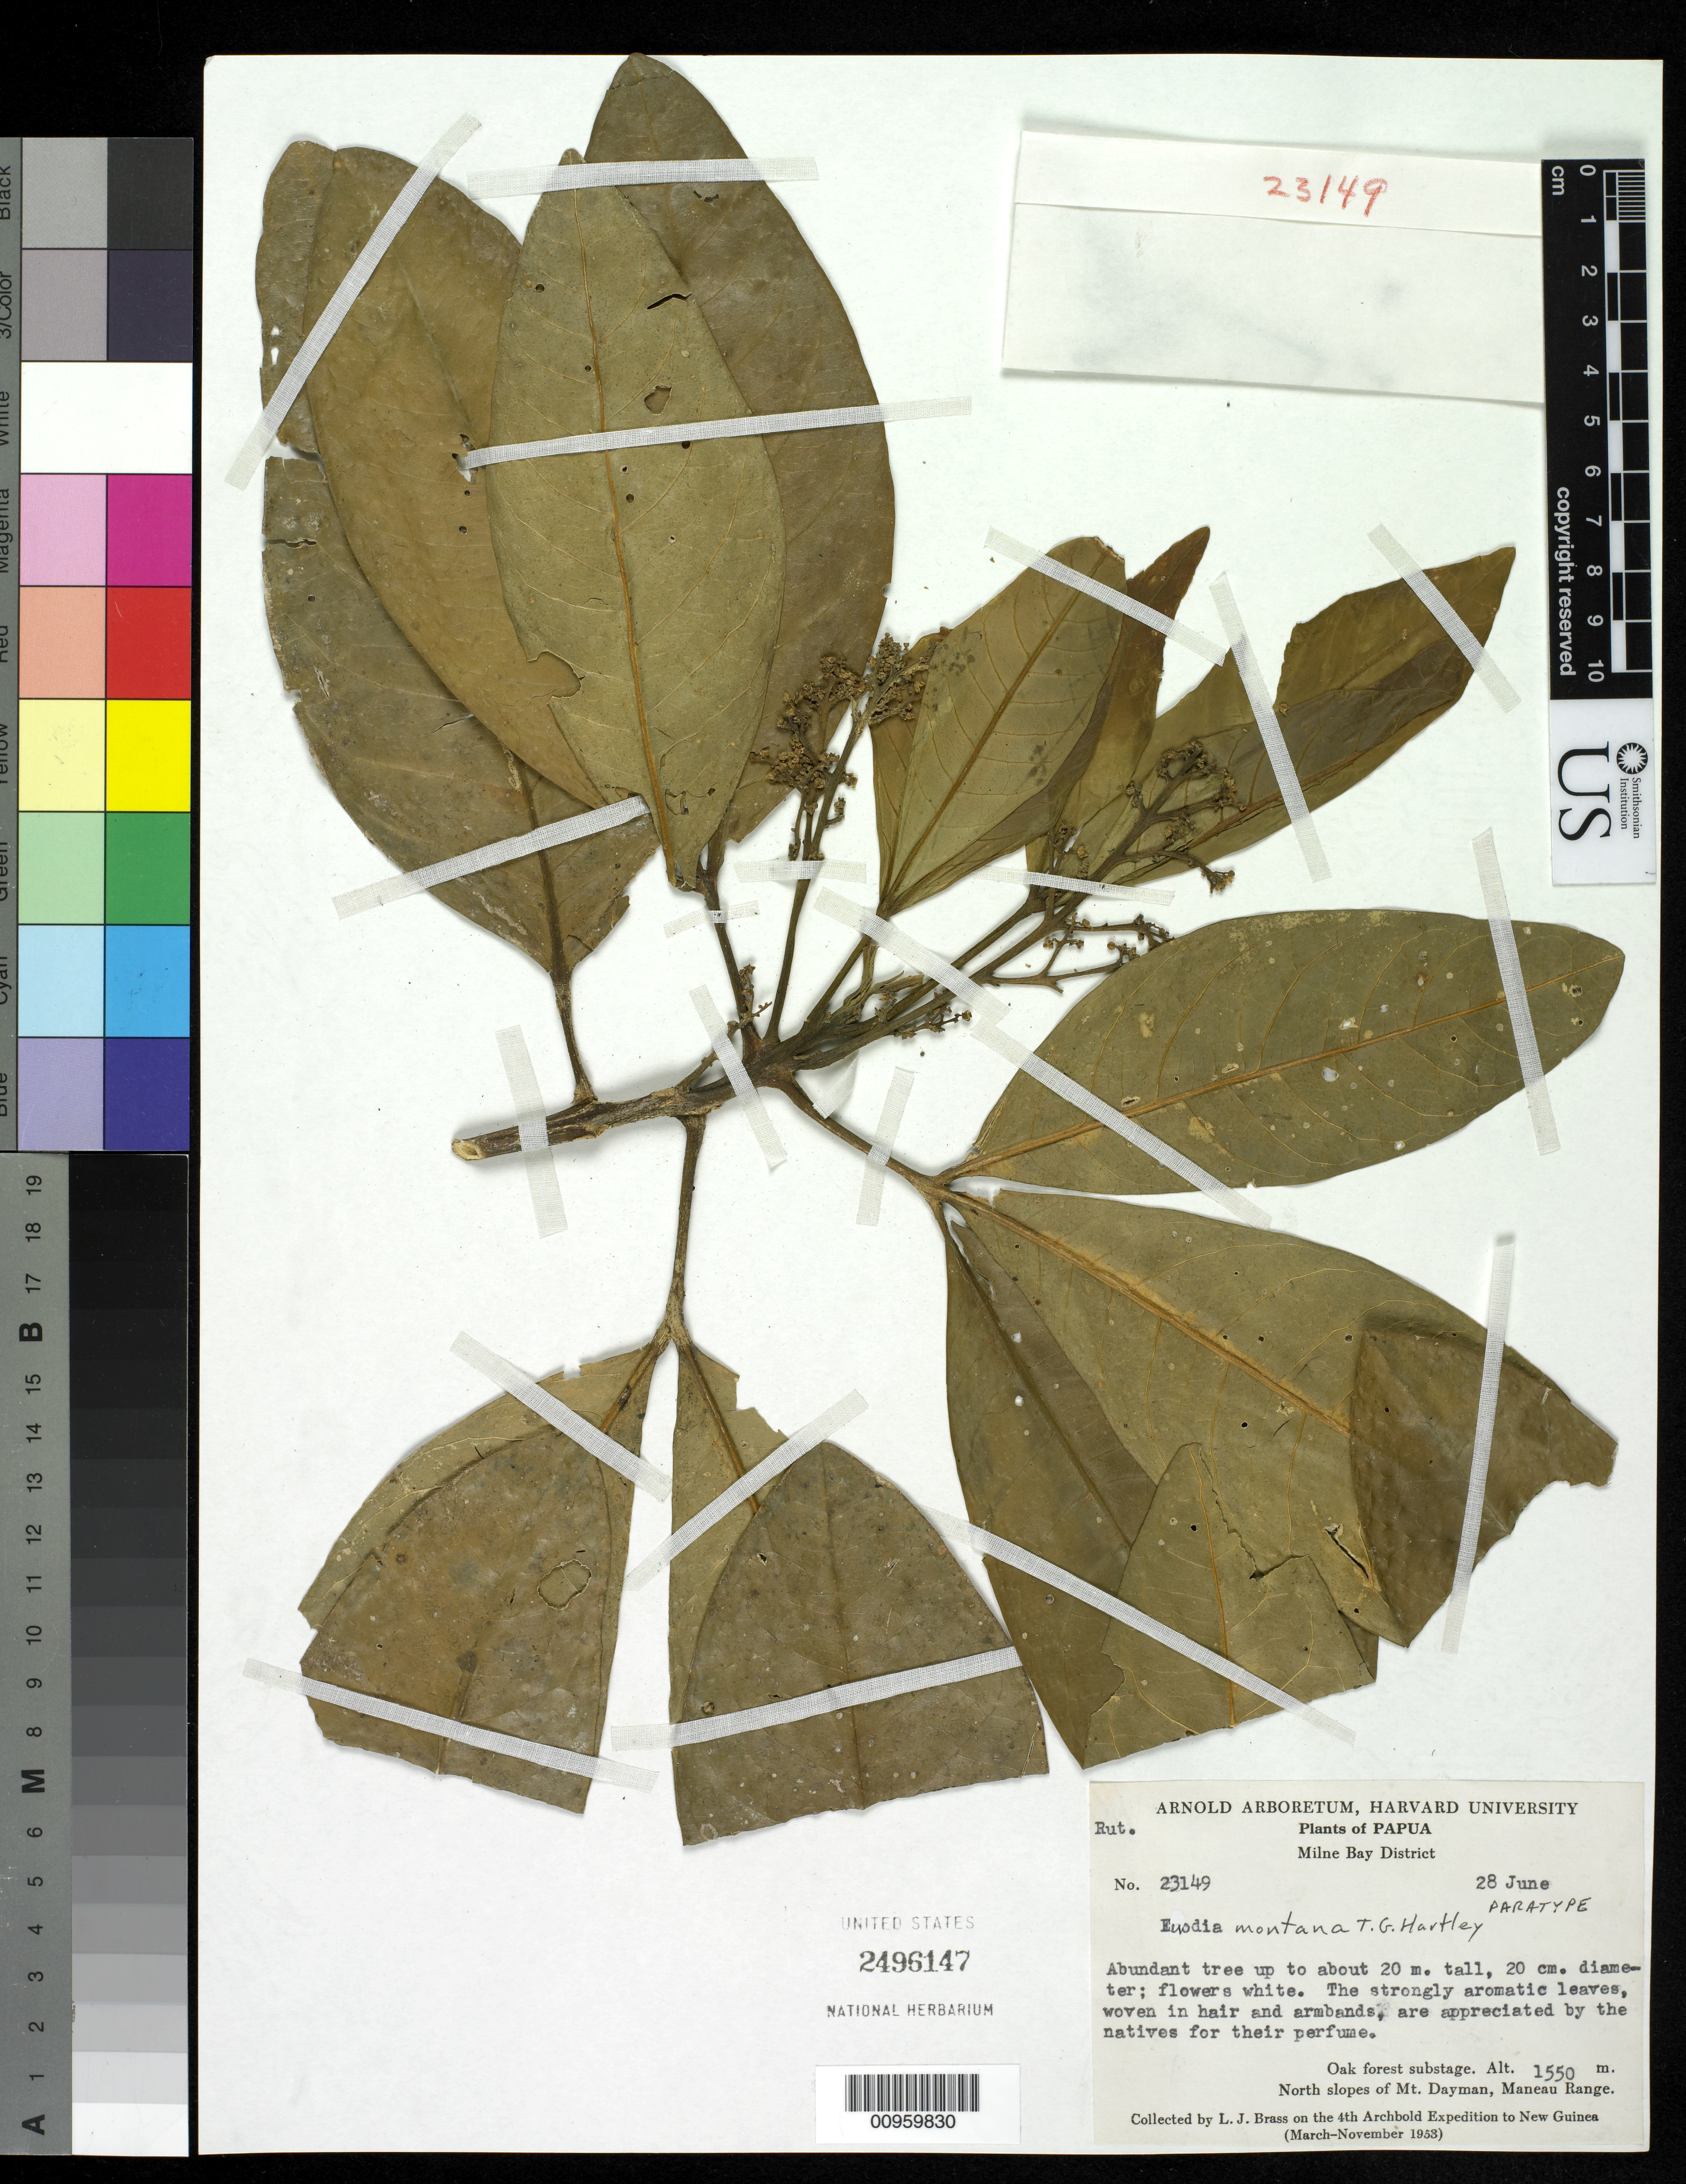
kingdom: Plantae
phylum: Tracheophyta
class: Magnoliopsida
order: Sapindales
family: Rutaceae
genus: Euodia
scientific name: Euodia montana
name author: T.G. Hartley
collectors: L. J. Brass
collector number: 23149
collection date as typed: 28 Jun 1953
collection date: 1953-06-28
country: Papua New Guinea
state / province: Milne Bay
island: New Guinea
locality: Papua Milne Bay District; Oak Forest substage; N slopes of Mt. Dayman, Maneau Range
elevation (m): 1550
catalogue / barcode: US 2496147